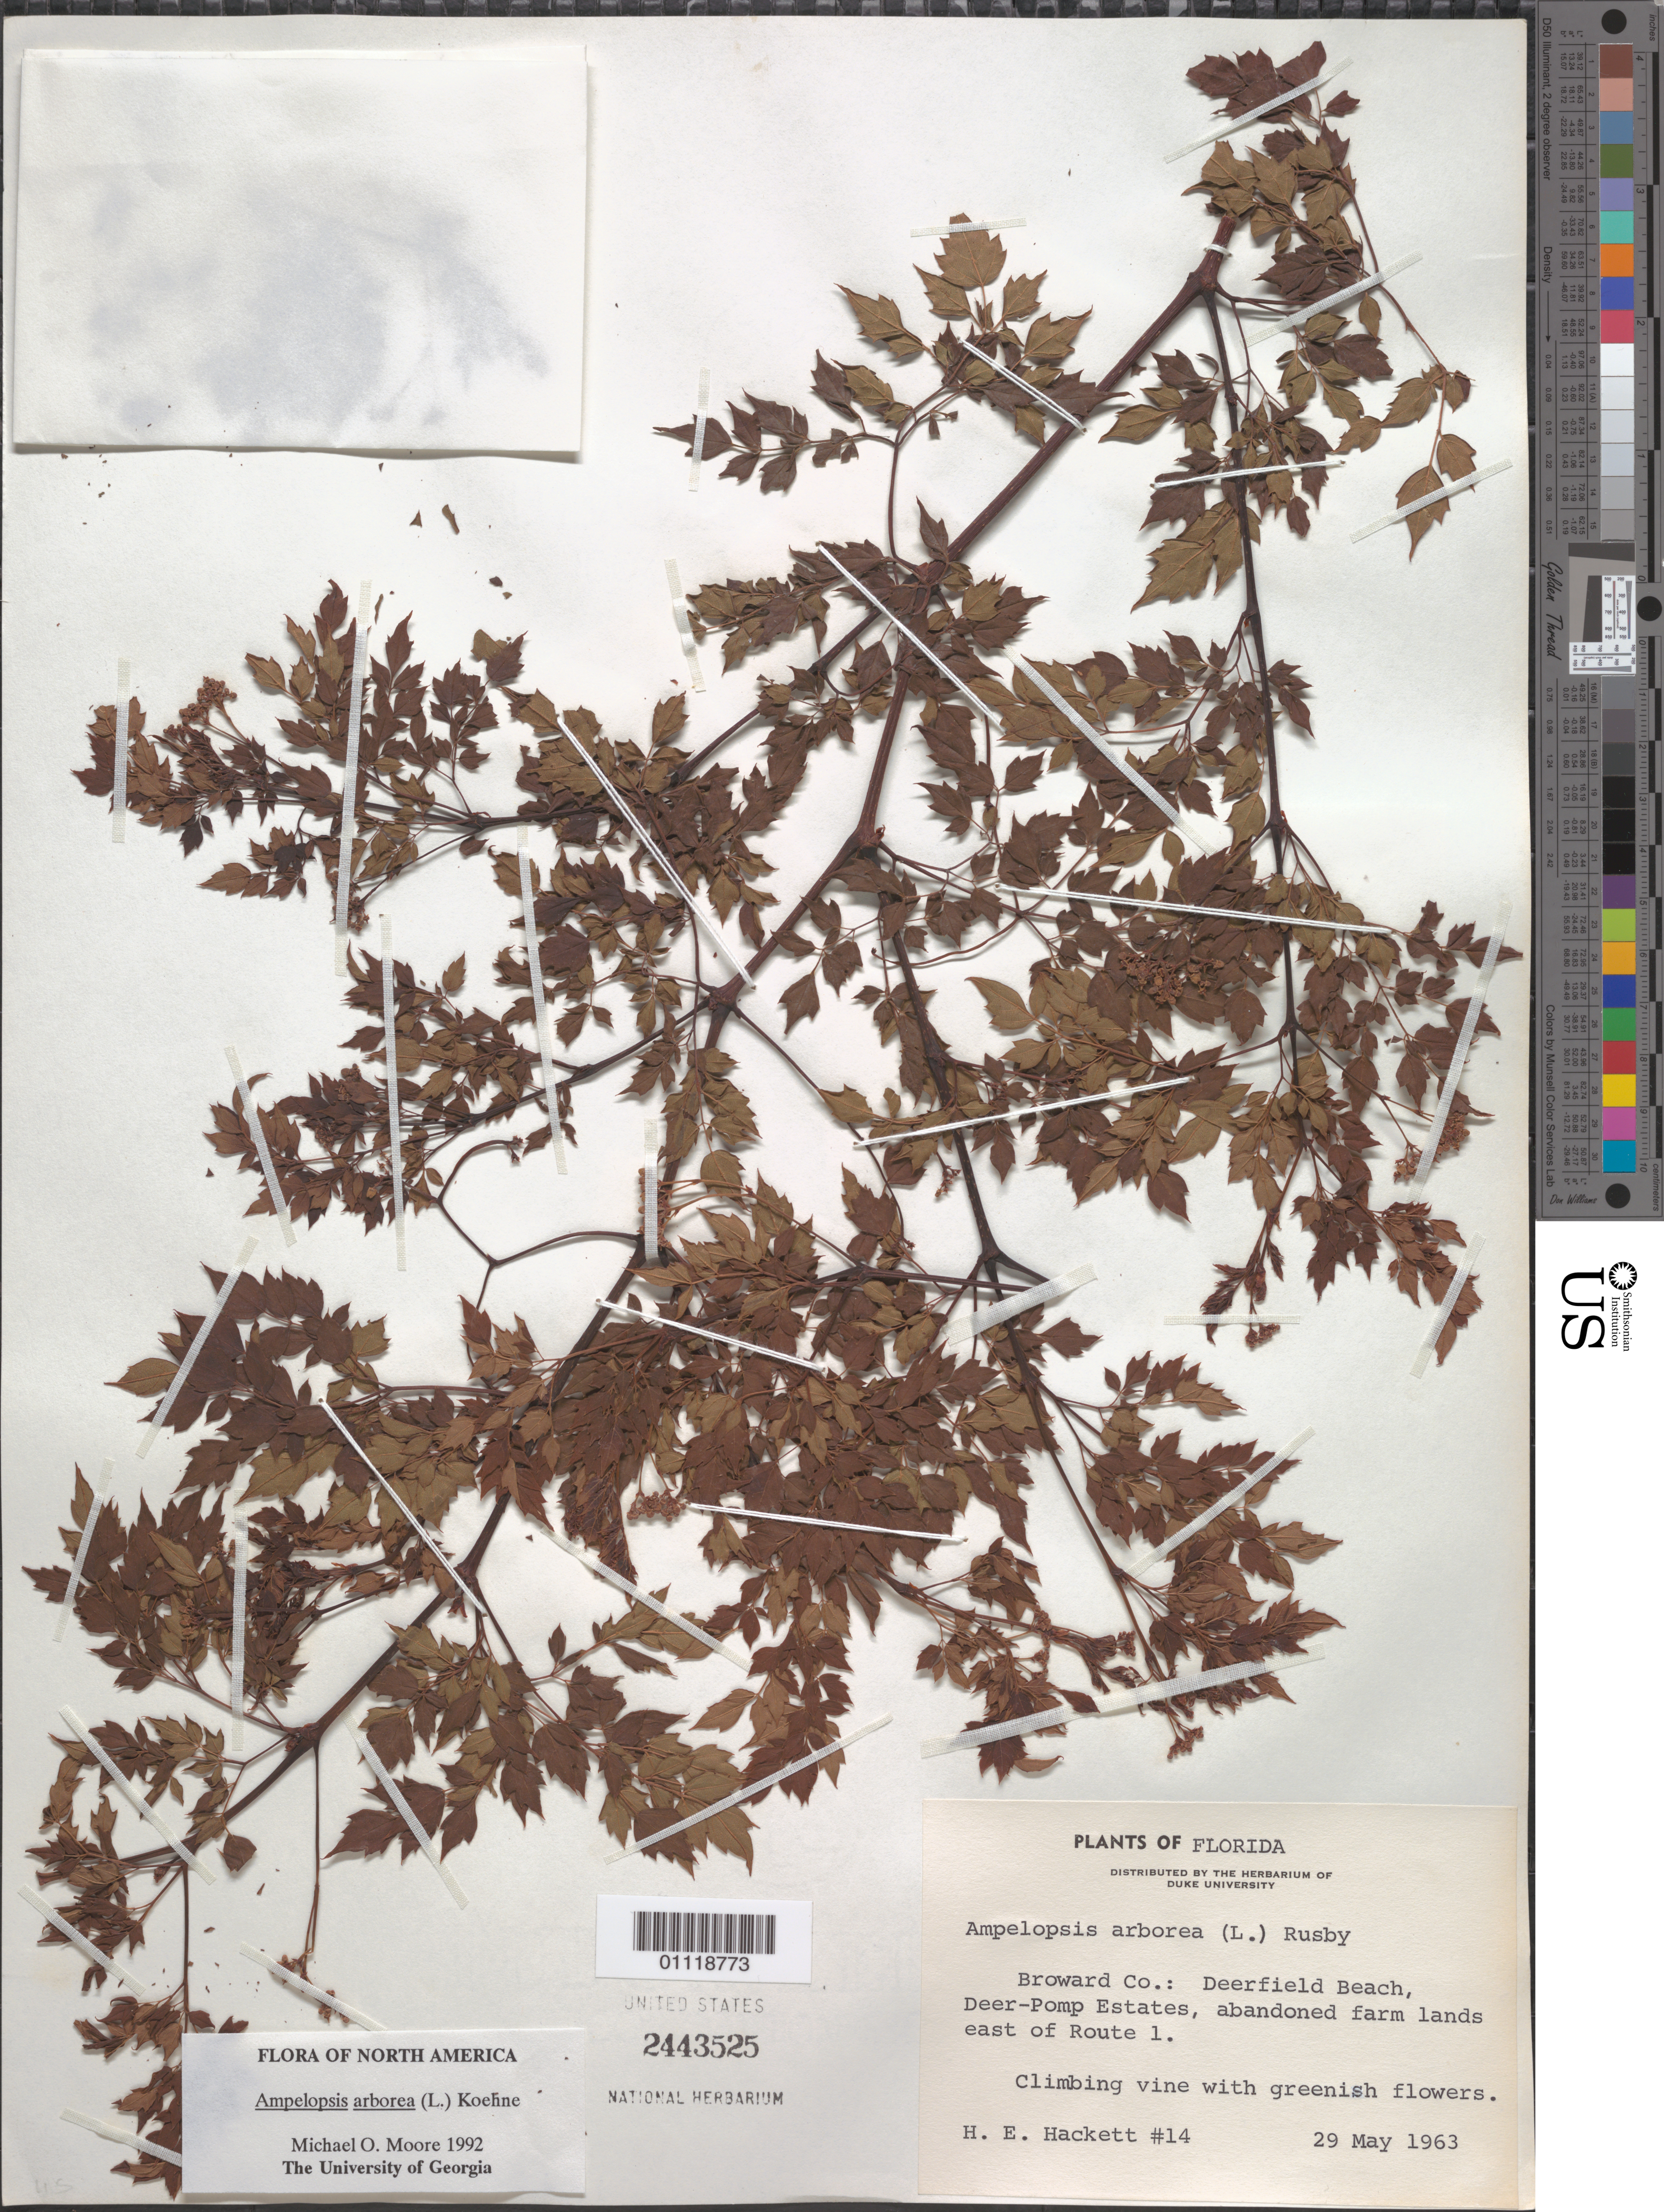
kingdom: Plantae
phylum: Tracheophyta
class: Magnoliopsida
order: Vitales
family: Vitaceae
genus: Ampelopsis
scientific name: Ampelopsis arborea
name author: (L.) Koehne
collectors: H. E. Hackett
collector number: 14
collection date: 1963-05-29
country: United States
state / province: Florida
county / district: Broward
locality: Deerfield Beach, Deer-Pomp Estates, abandoned farm lands E of Route 1.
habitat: Climbing vine.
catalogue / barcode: US 2443525